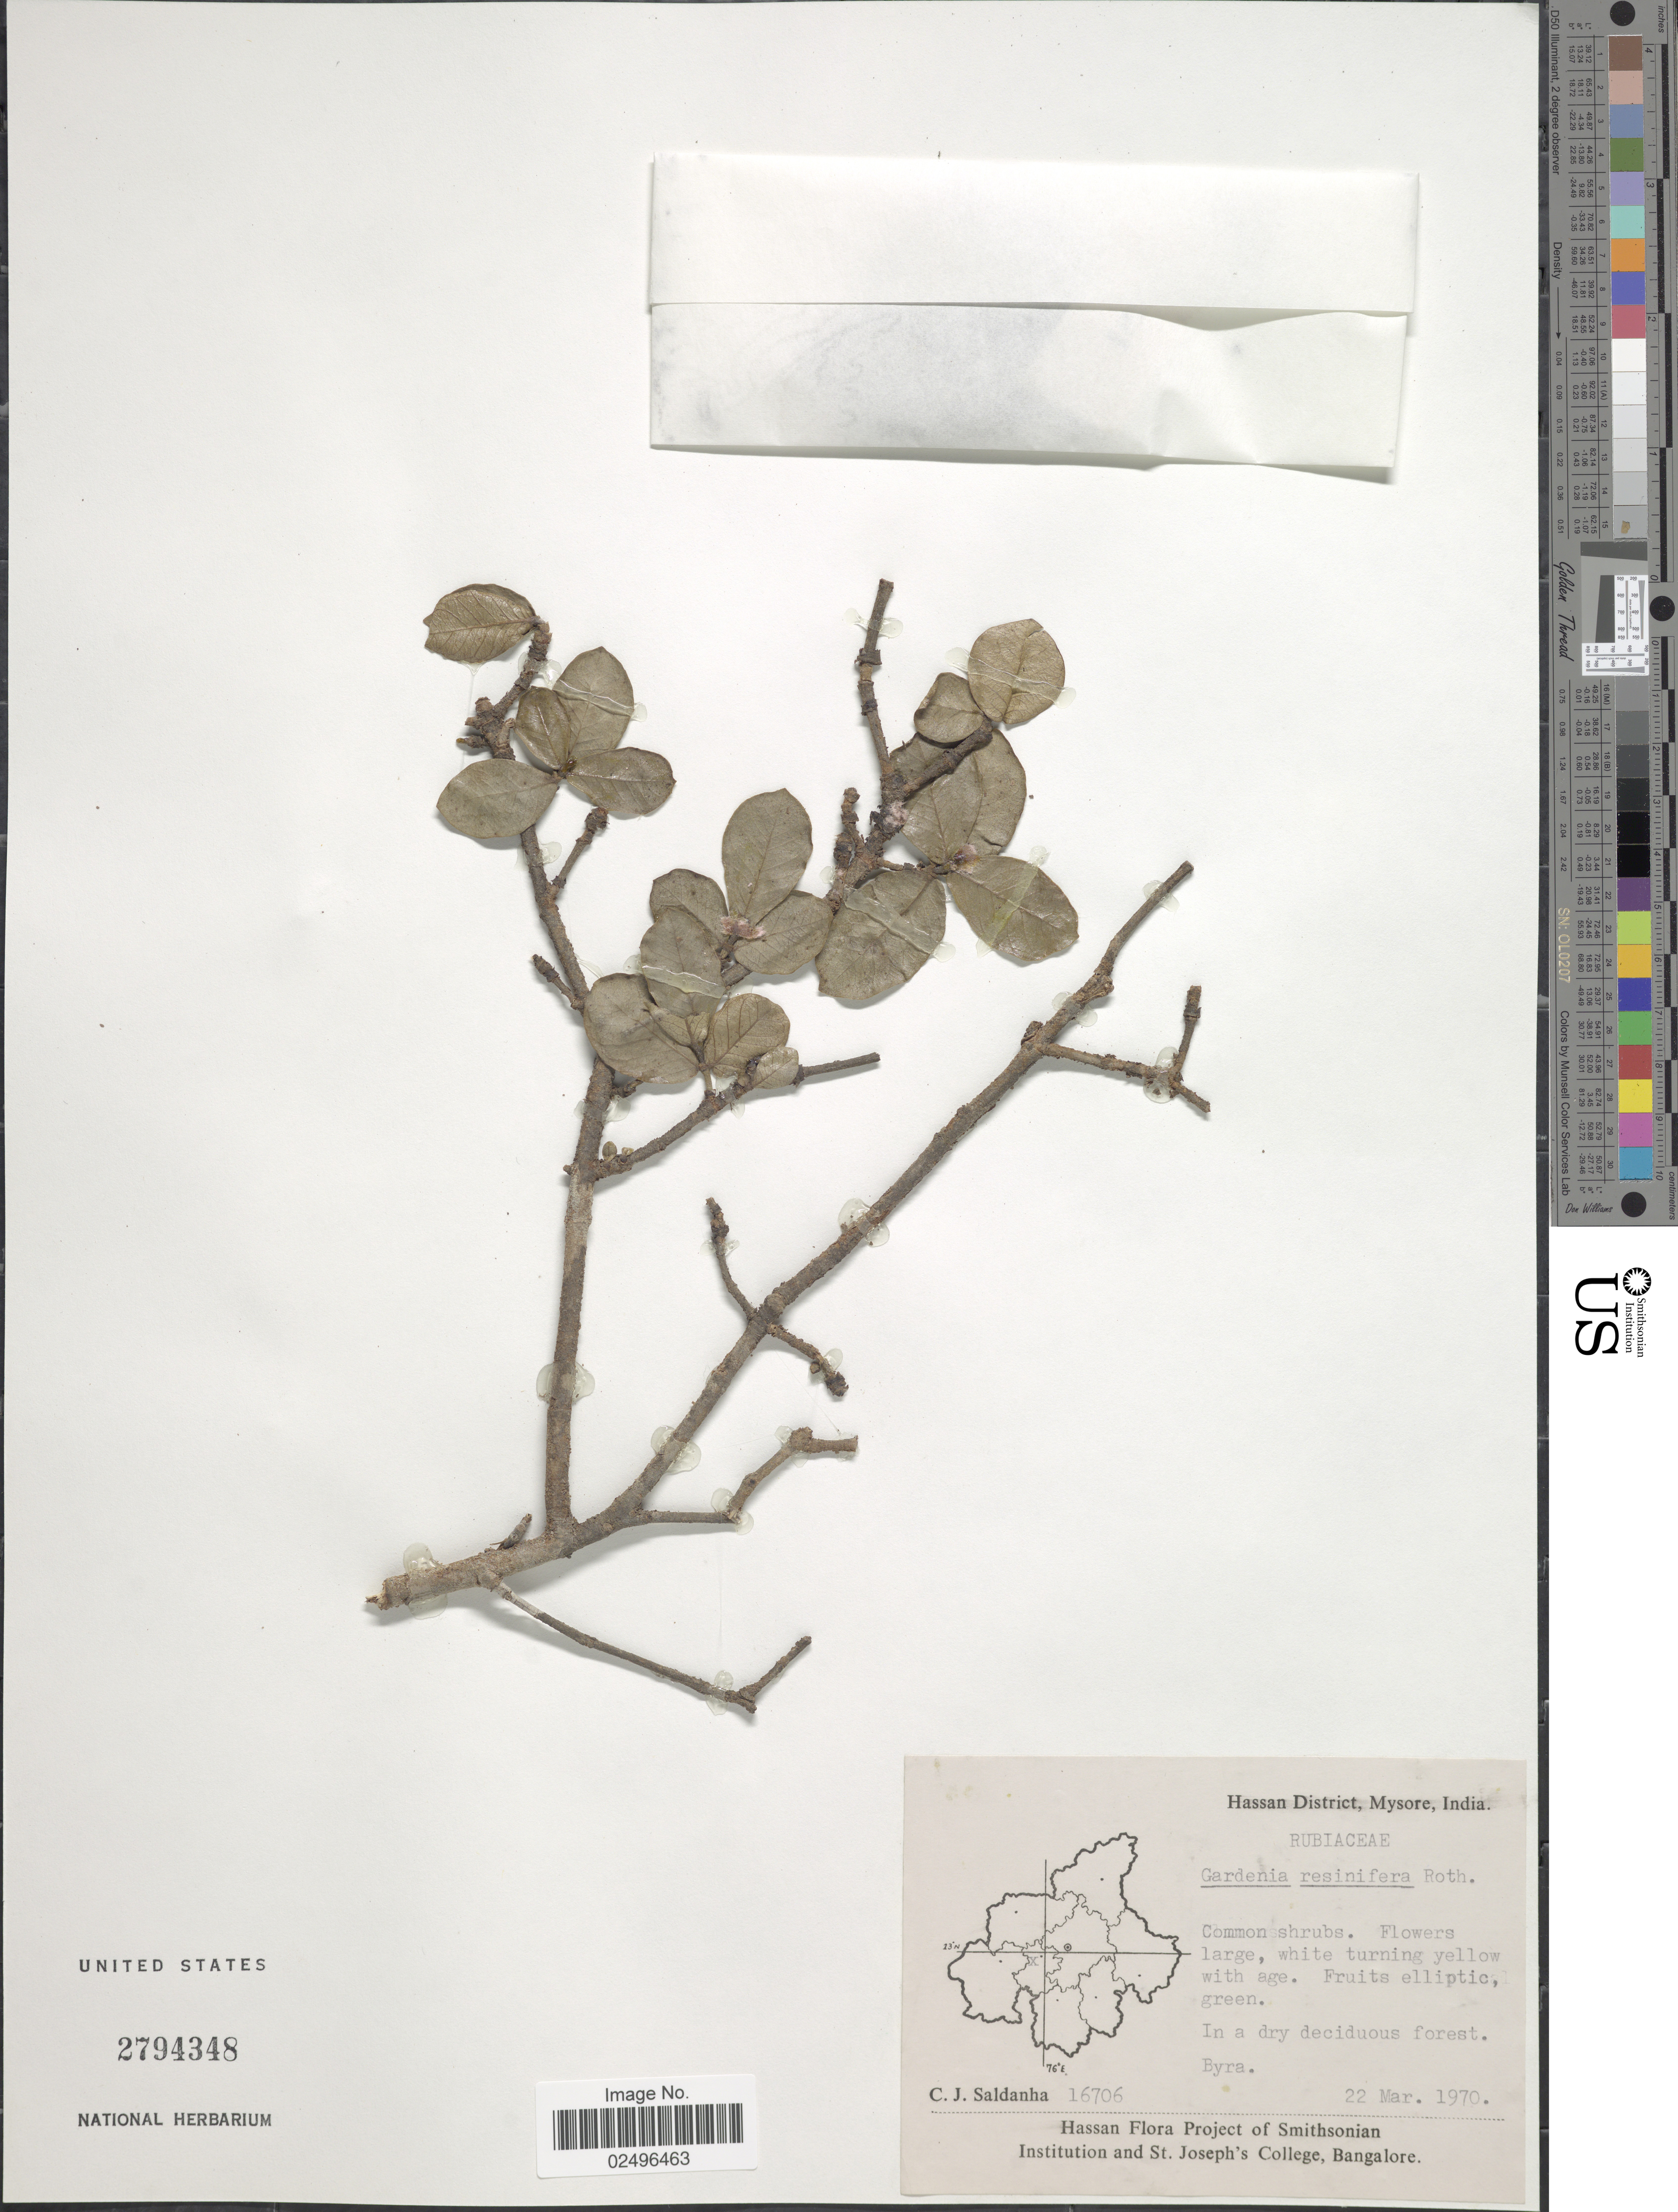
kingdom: Plantae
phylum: Tracheophyta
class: Magnoliopsida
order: Gentianales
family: Rubiaceae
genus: Gardenia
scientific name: Gardenia resinifera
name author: Roth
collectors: C. J. Saldanha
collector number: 16706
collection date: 1970-03-22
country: India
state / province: Karnataka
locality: Hassan District, Mysore, India, Byra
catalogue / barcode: US 2794348